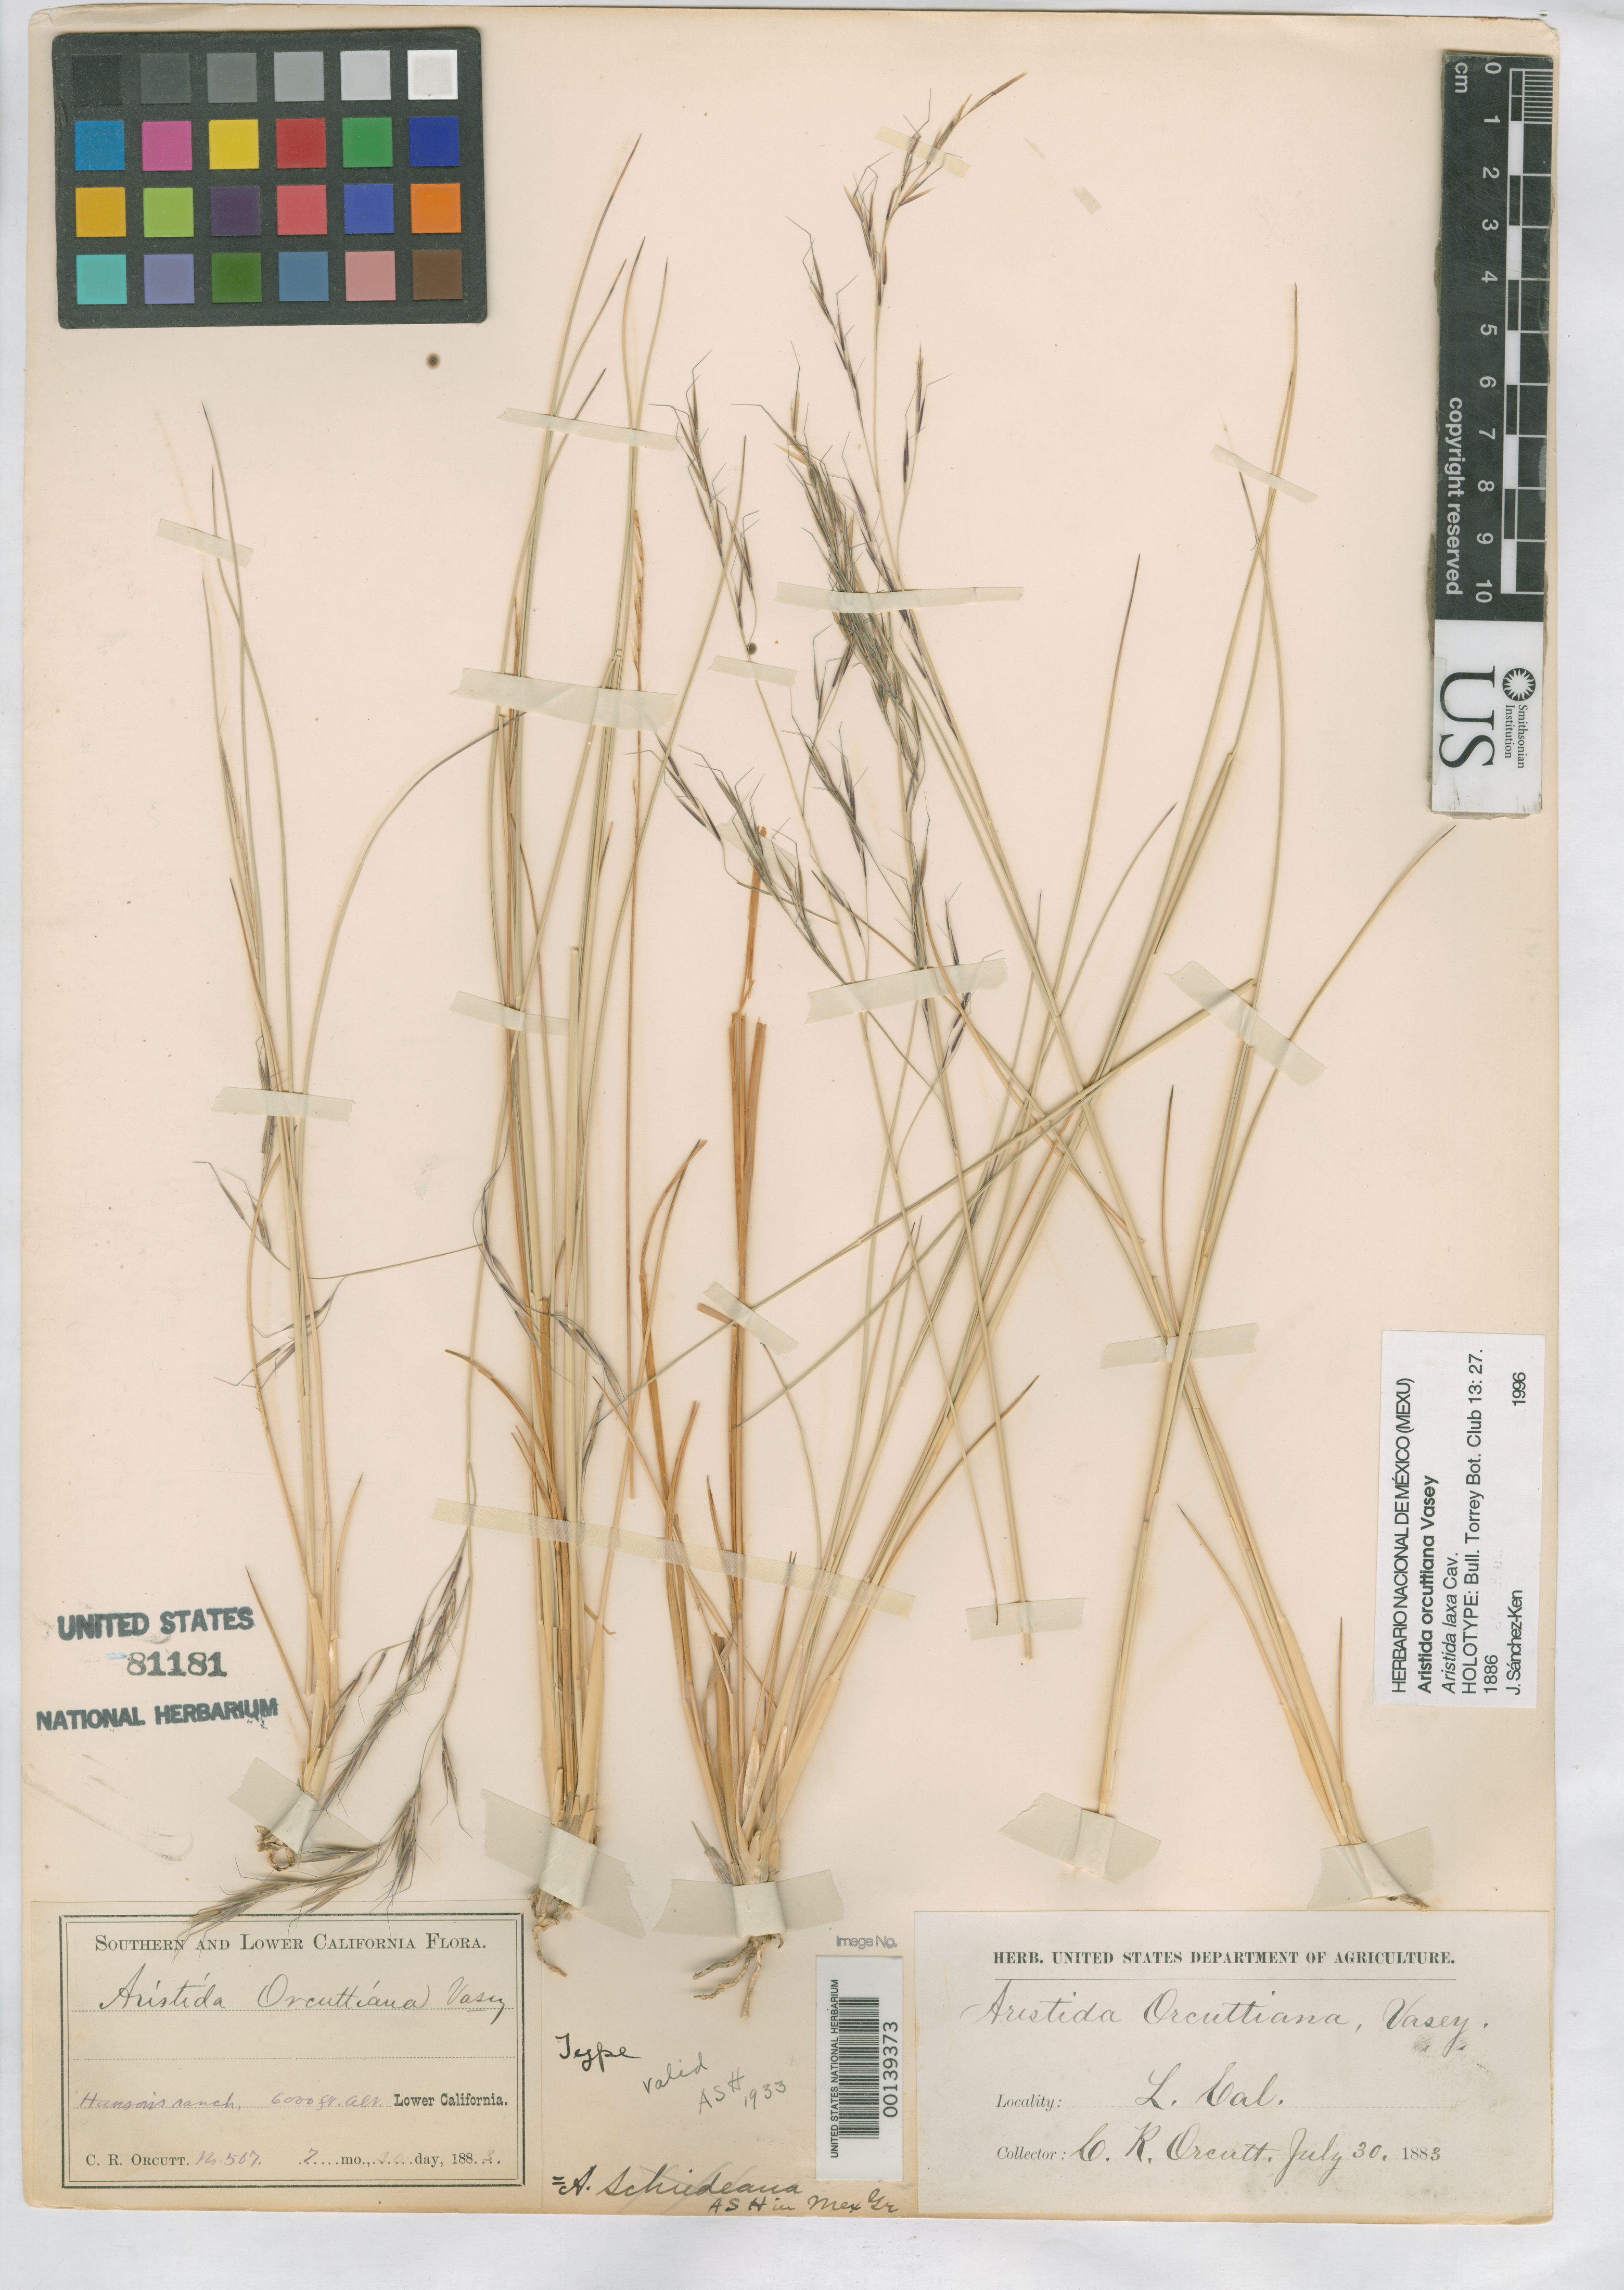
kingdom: Plantae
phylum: Tracheophyta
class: Liliopsida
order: Poales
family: Poaceae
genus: Aristida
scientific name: Aristida orcuttiana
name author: Vasey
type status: Lectotype; Syntype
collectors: C. R. Orcutt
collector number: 507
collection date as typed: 30 Jul 1883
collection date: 1883-07-30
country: Mexico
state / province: Baja California Norte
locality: Hansen's Ranch.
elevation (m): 1829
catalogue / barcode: US 81181